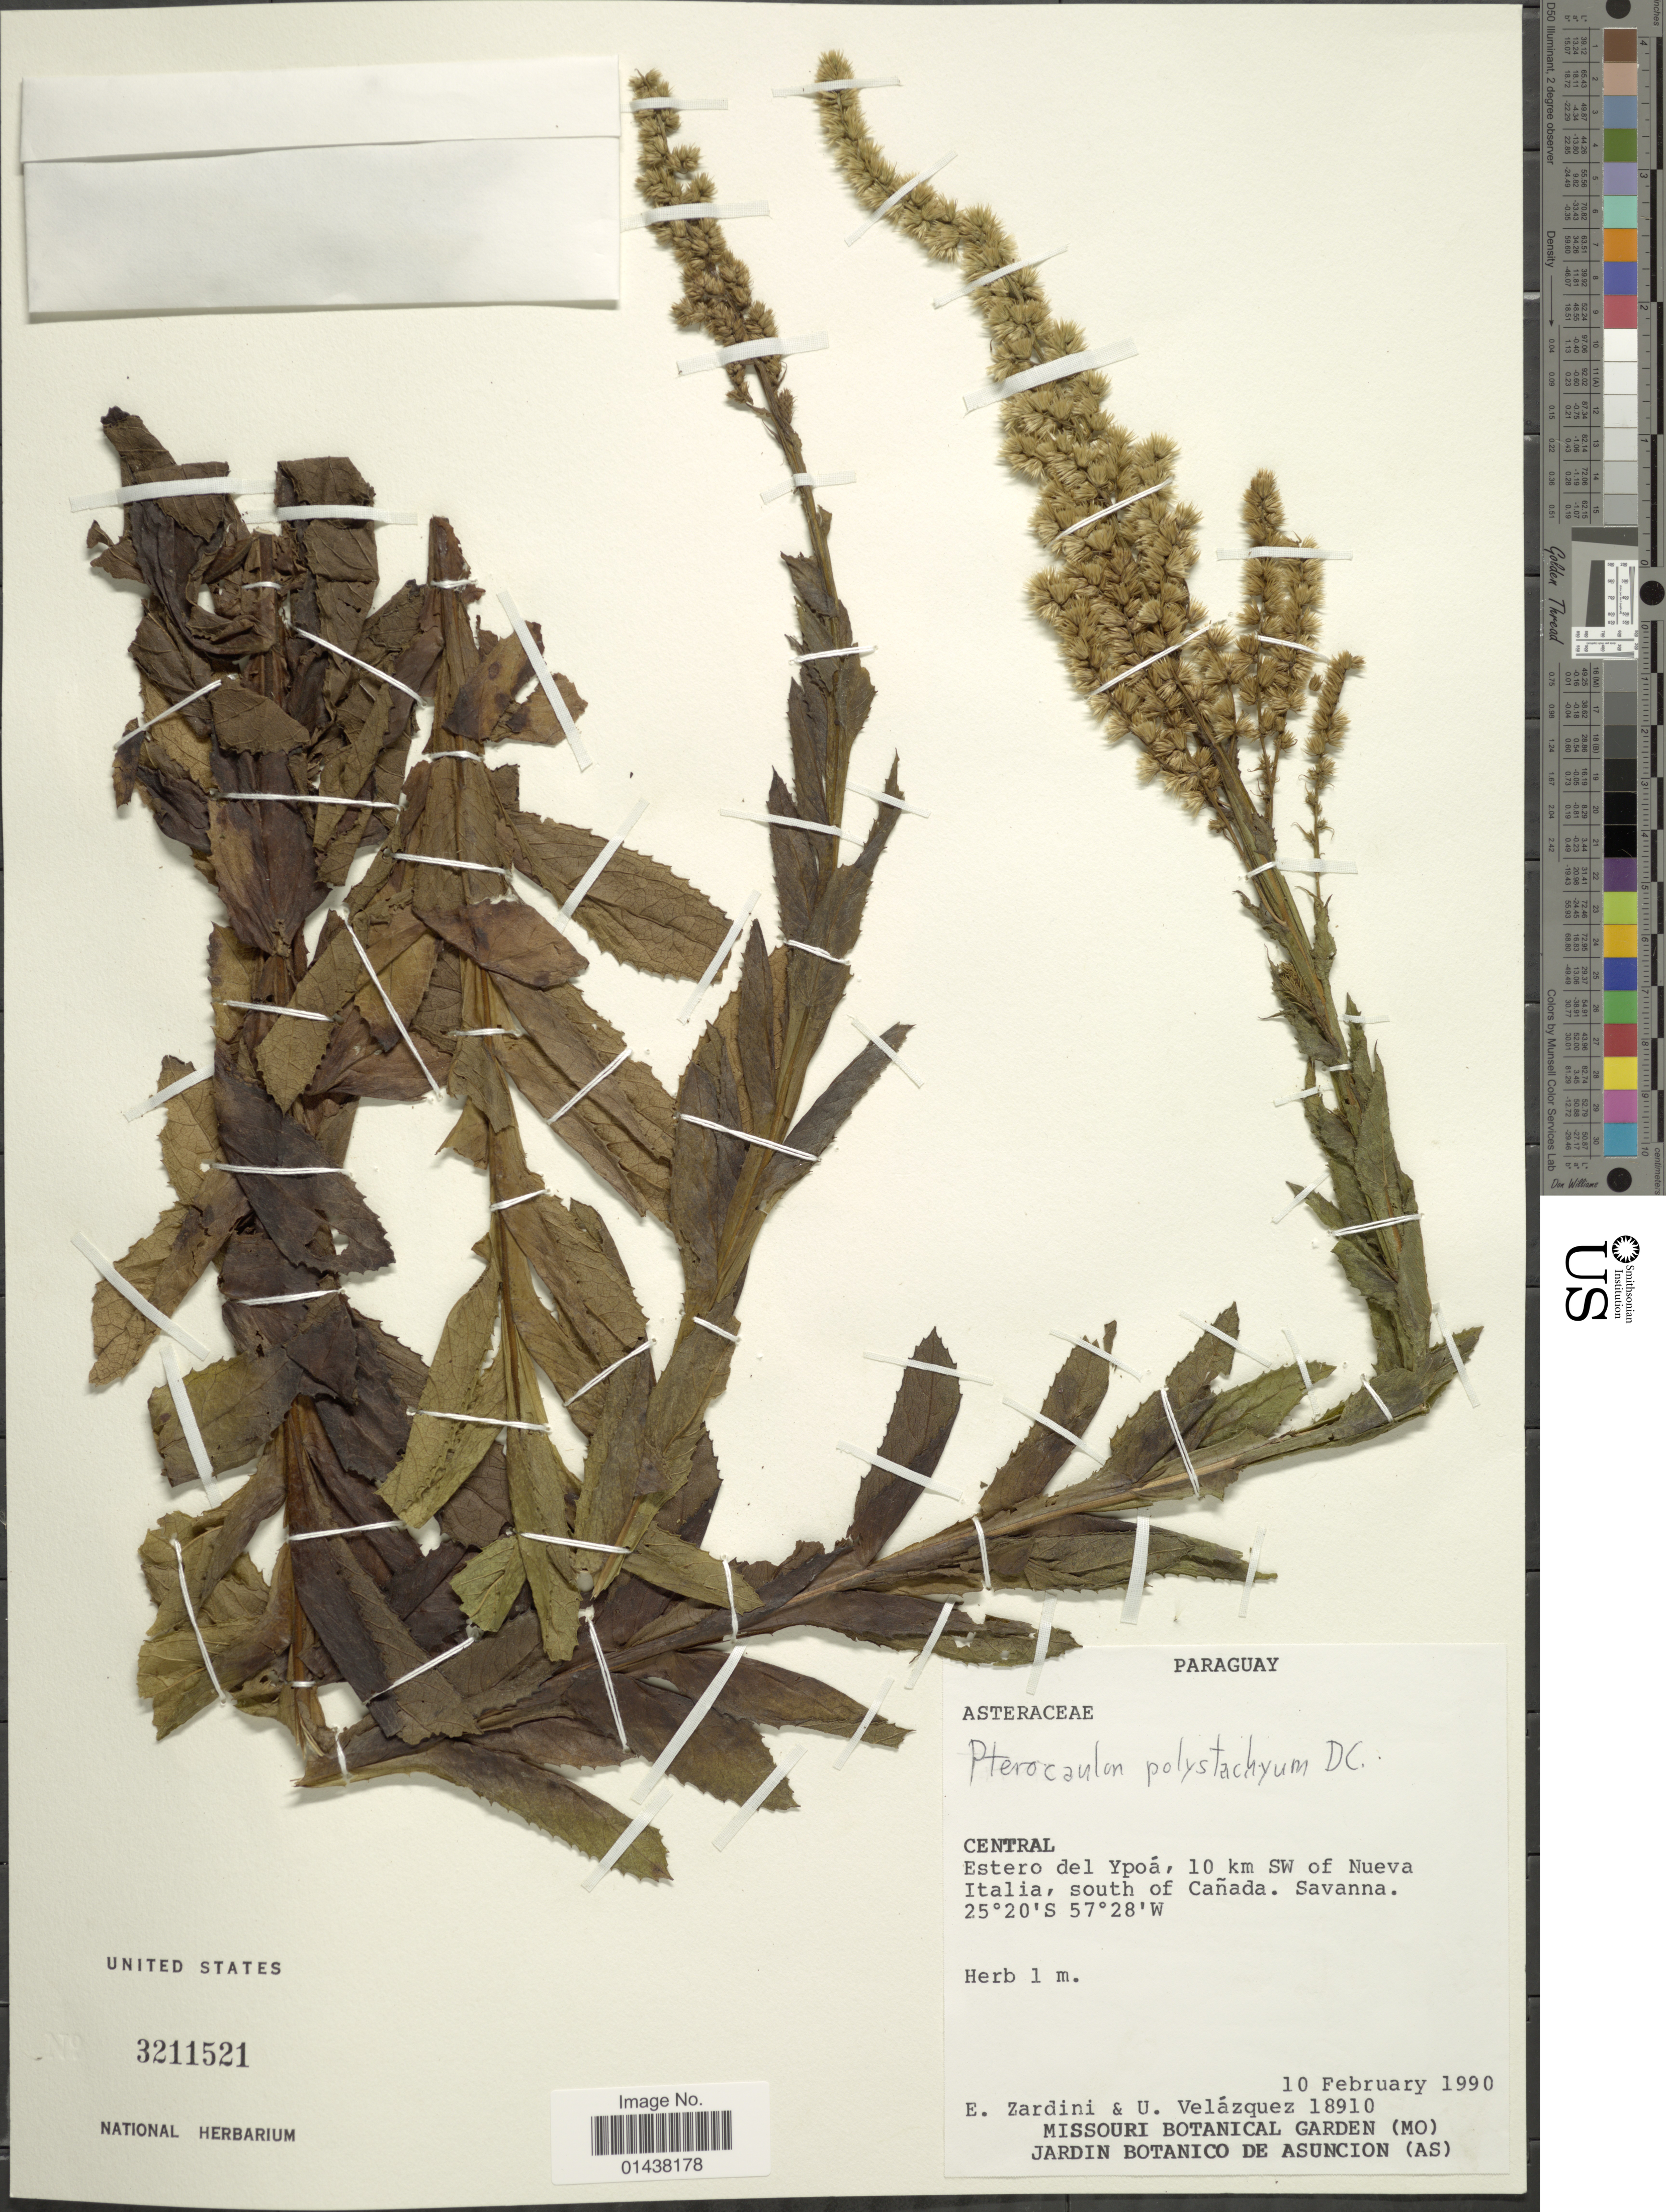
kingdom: Plantae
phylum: Tracheophyta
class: Magnoliopsida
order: Asterales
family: Asteraceae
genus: Pterocaulon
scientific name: Pterocaulon polystachyum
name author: DC.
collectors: E. M. Zardini & U. Velázquez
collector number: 18910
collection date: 1990-02-10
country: Paraguay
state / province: Central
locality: Estero del Ypoa, 10 km SW of Nueva Italia, south of Canada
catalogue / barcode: US 3211521